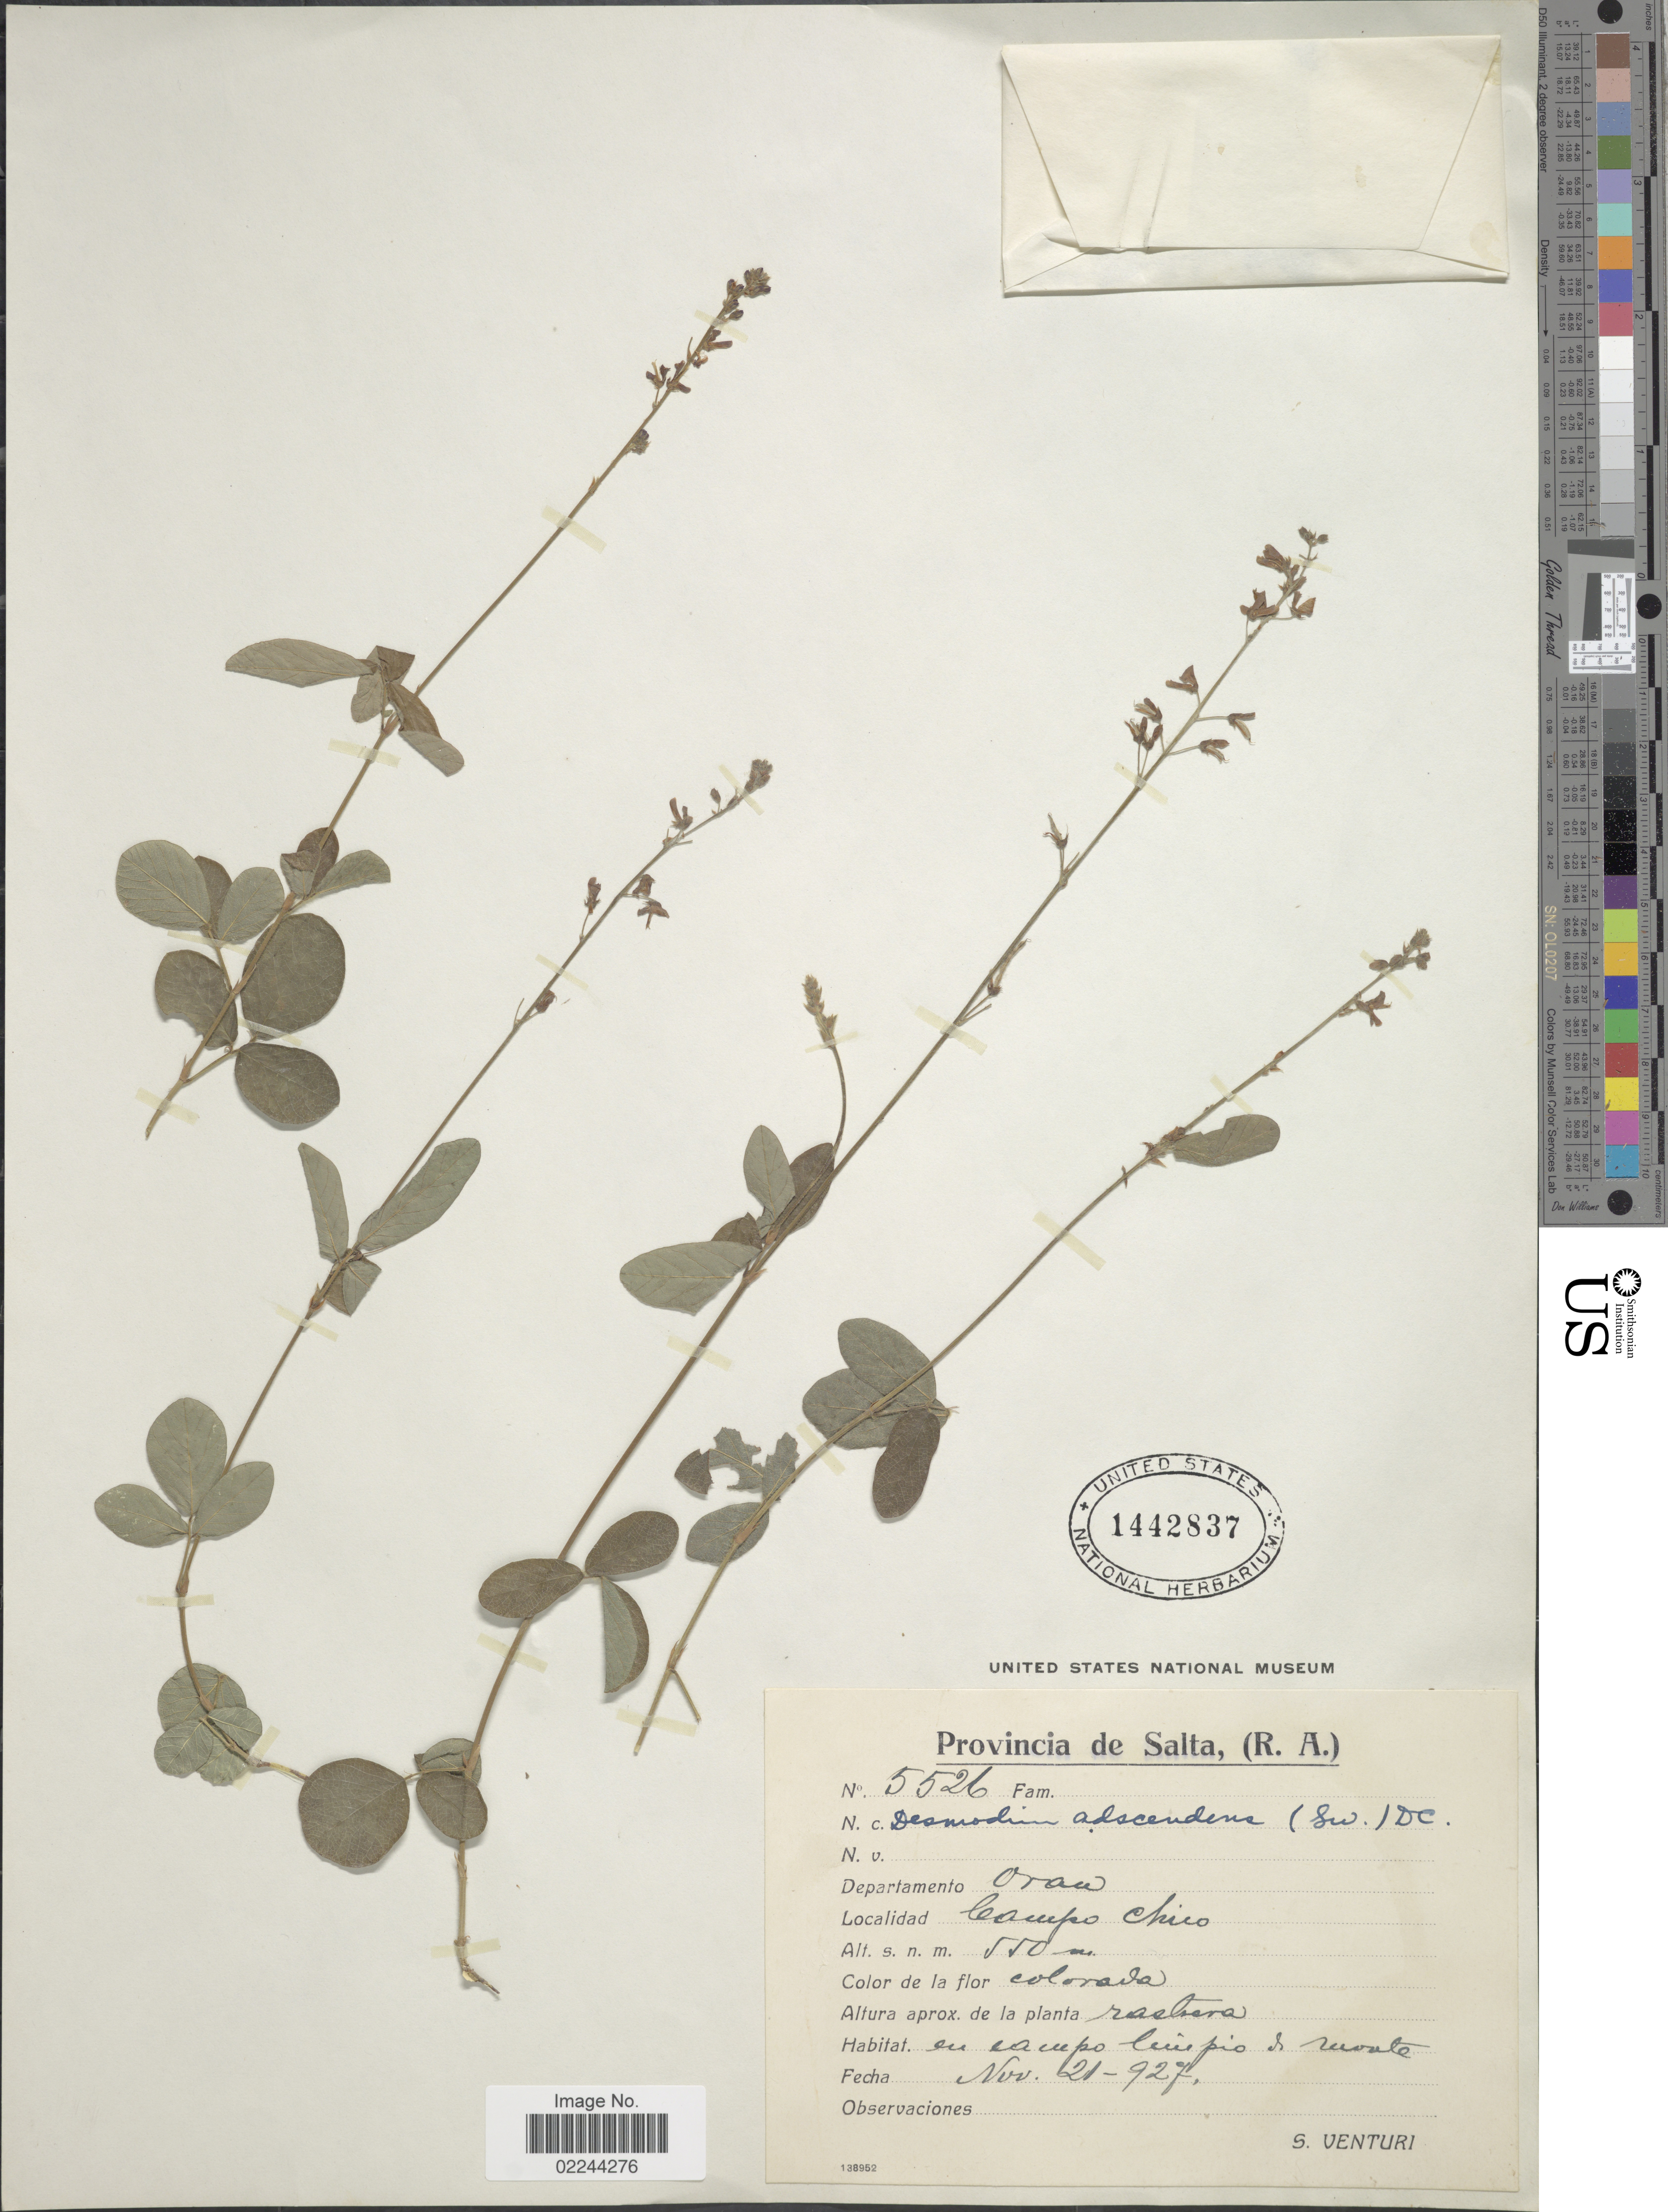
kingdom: Plantae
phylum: Tracheophyta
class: Magnoliopsida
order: Fabales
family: Fabaceae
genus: Grona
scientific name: Grona adscendens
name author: (Sw.) H. Ohashi & K. Ohashi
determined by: Strong, Mark T., (BOT), Smithsonian Institution - National Museum of Natural History (UNITED STATES)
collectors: S. Venturi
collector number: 5526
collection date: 1927-11-21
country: Argentina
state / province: Salta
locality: (R.A.) Departamento Oran, Campo Chico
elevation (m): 550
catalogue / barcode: US 1442837